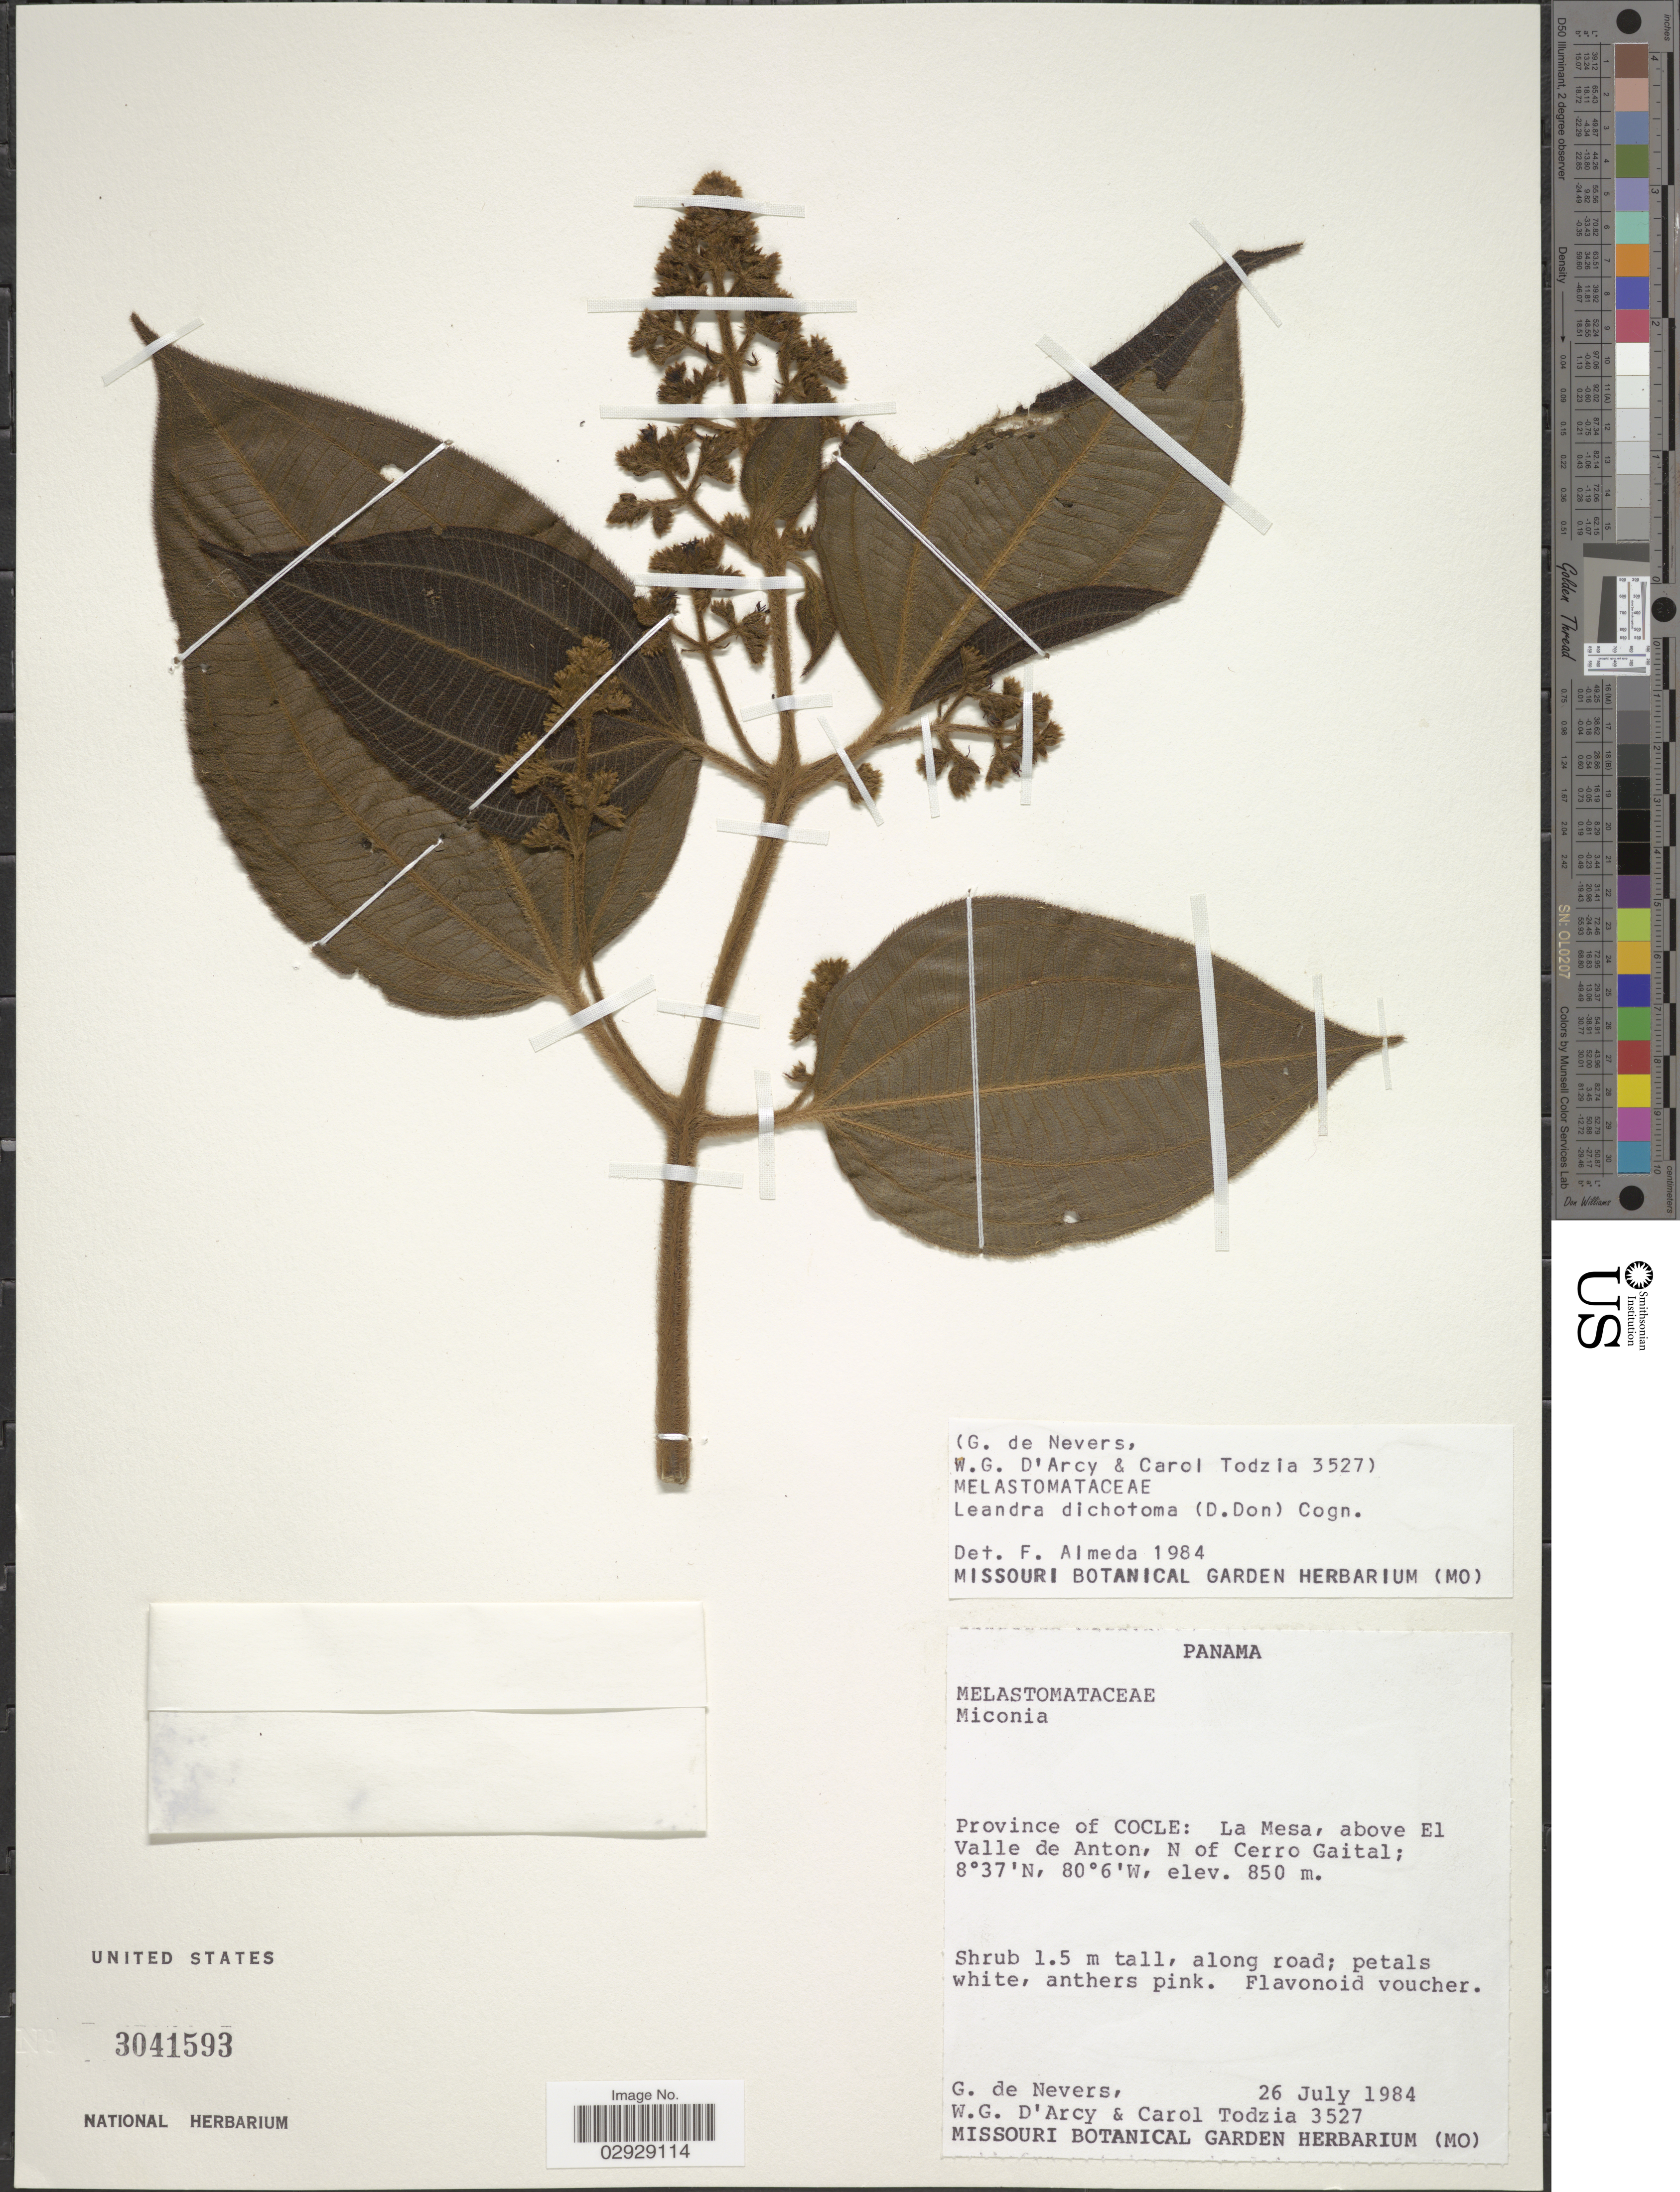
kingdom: Plantae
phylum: Tracheophyta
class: Magnoliopsida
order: Myrtales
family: Melastomataceae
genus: Leandra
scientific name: Leandra dichotoma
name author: (D. Don) Cogn.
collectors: G. Nevers, W. G. D'Arcy & C. A. Todzia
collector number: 3527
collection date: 1984-07-26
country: Panama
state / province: Coclé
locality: La Mesa, above El Valle de Anton, N of Cerro Gaital.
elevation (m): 850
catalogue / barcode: US 3041593